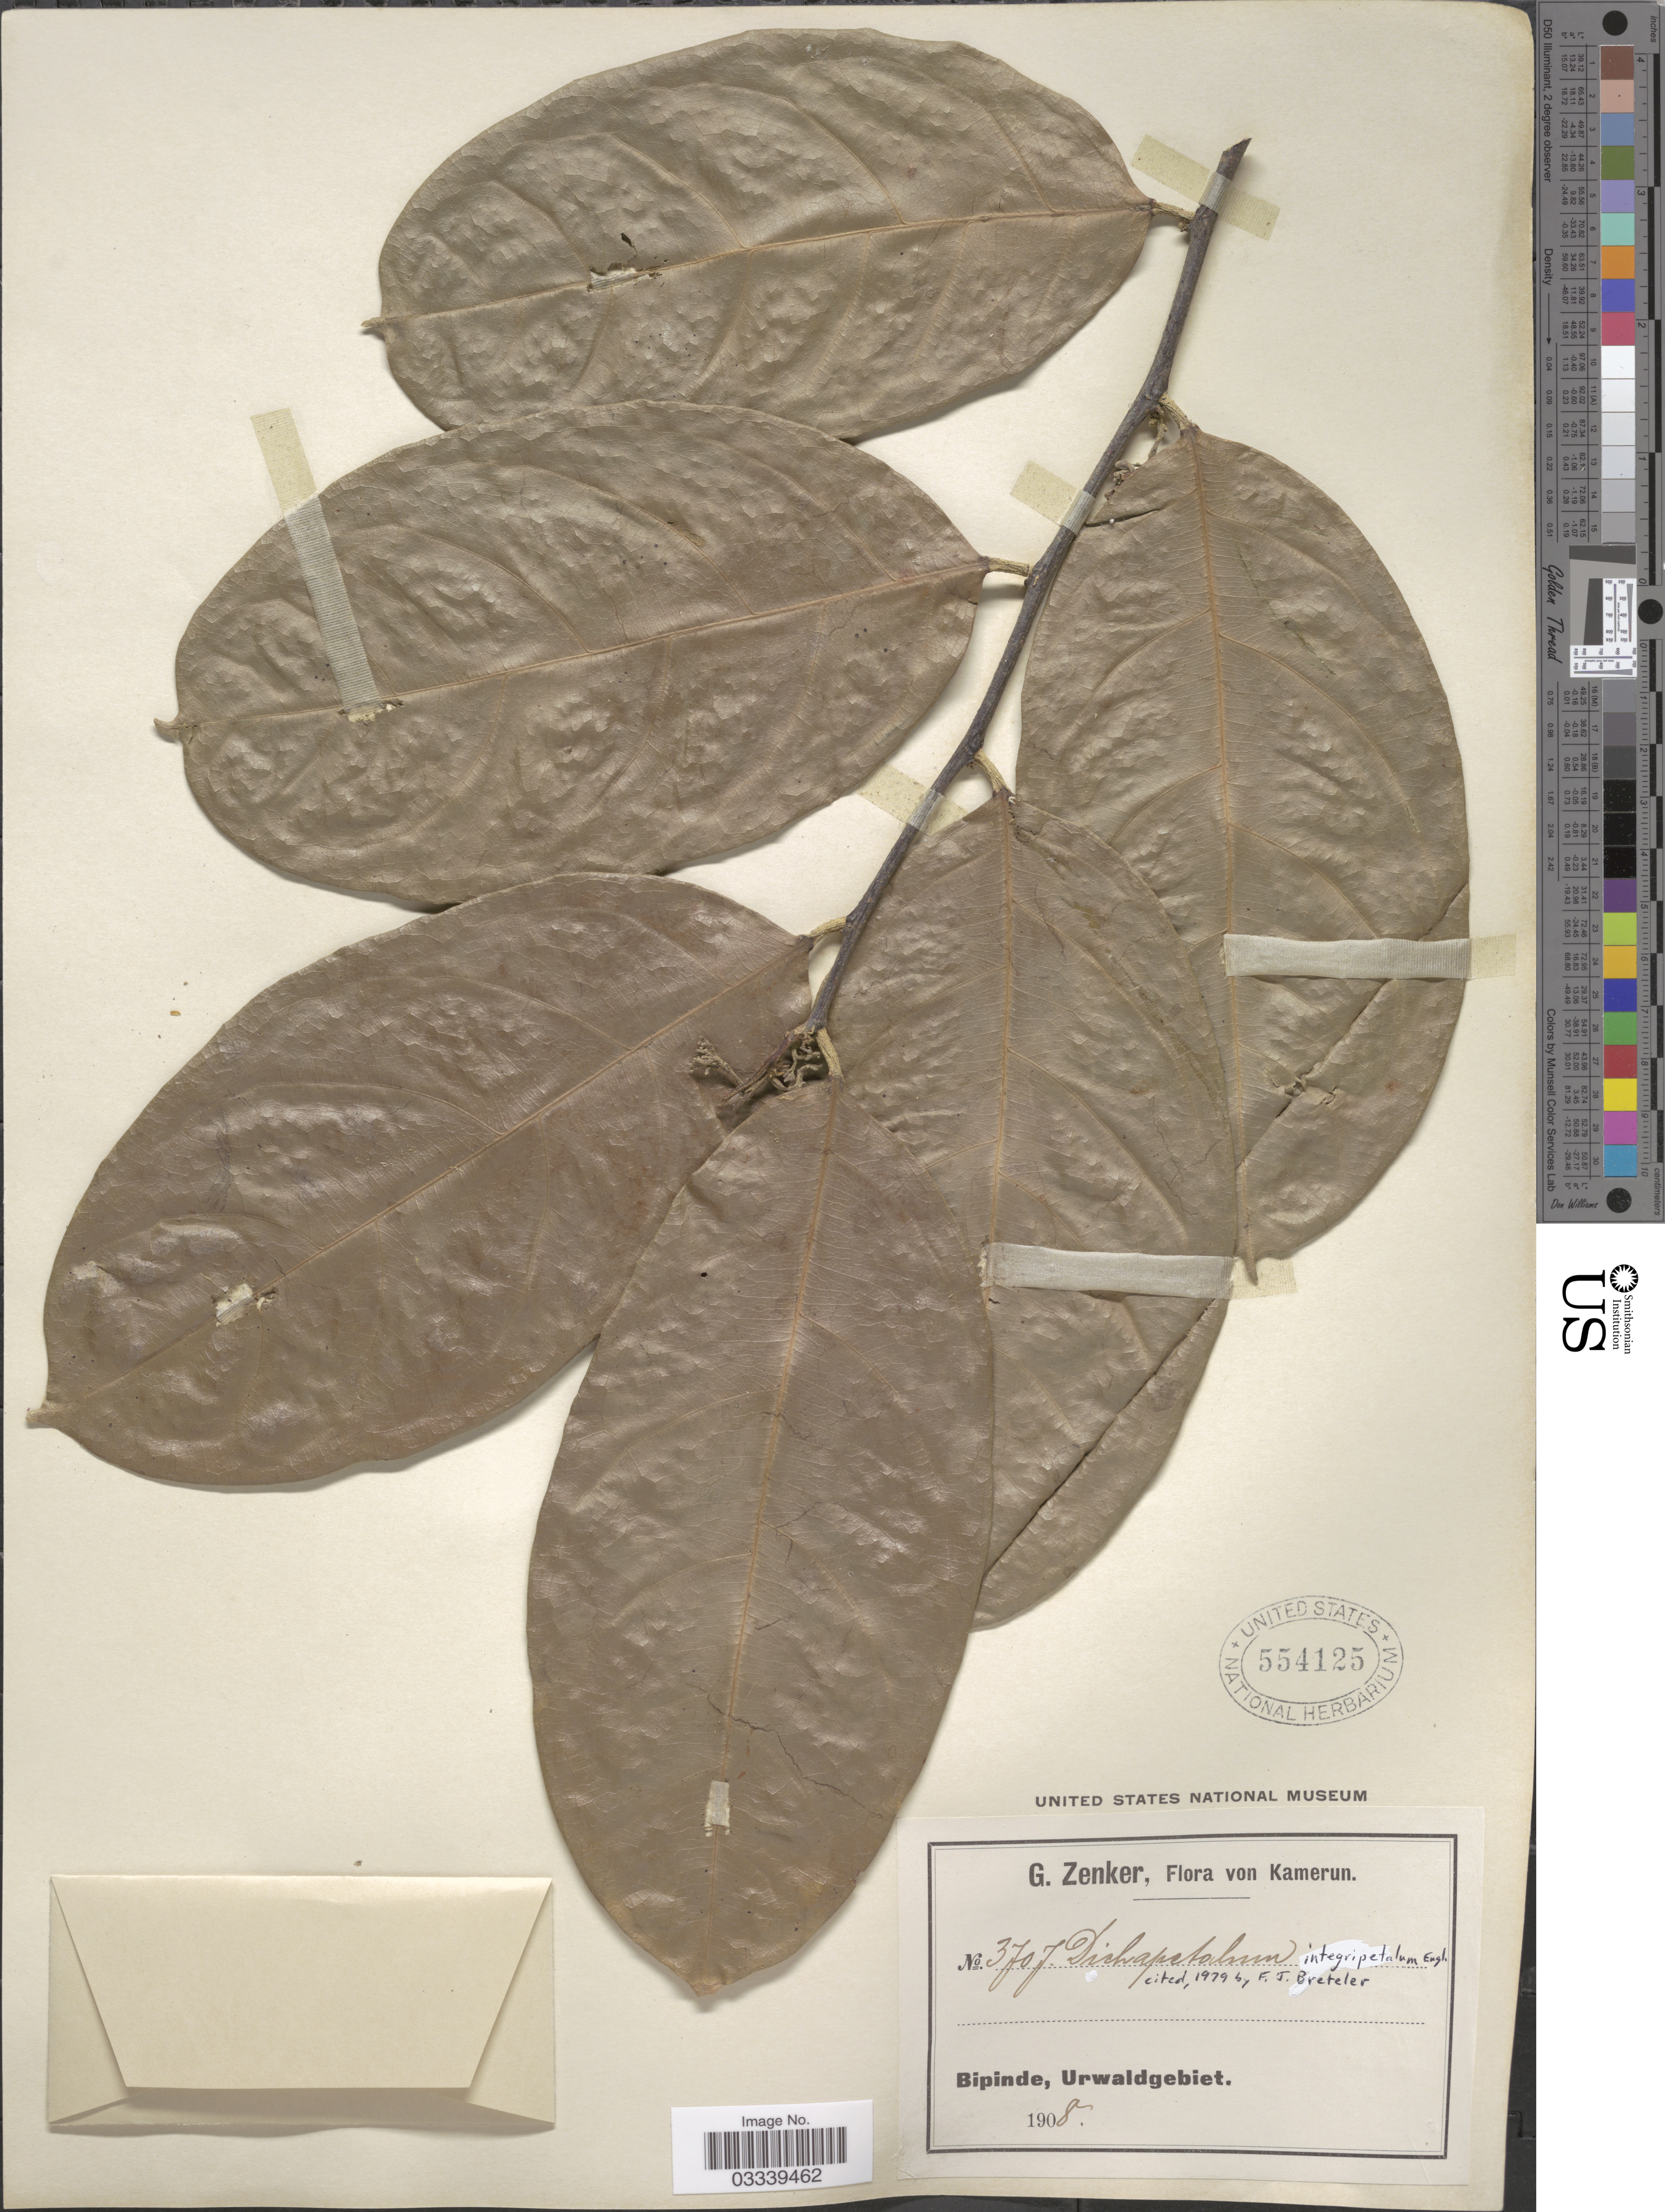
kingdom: Plantae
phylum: Tracheophyta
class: Magnoliopsida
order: Malpighiales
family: Dichapetalaceae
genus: Dichapetalum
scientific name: Dichapetalum integripelatum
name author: Engl.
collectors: G. A. Zenker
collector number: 3707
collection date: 1908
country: Cameroon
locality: Kamerun. Bipinde, Urwaldgebiet.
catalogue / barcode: US 554125